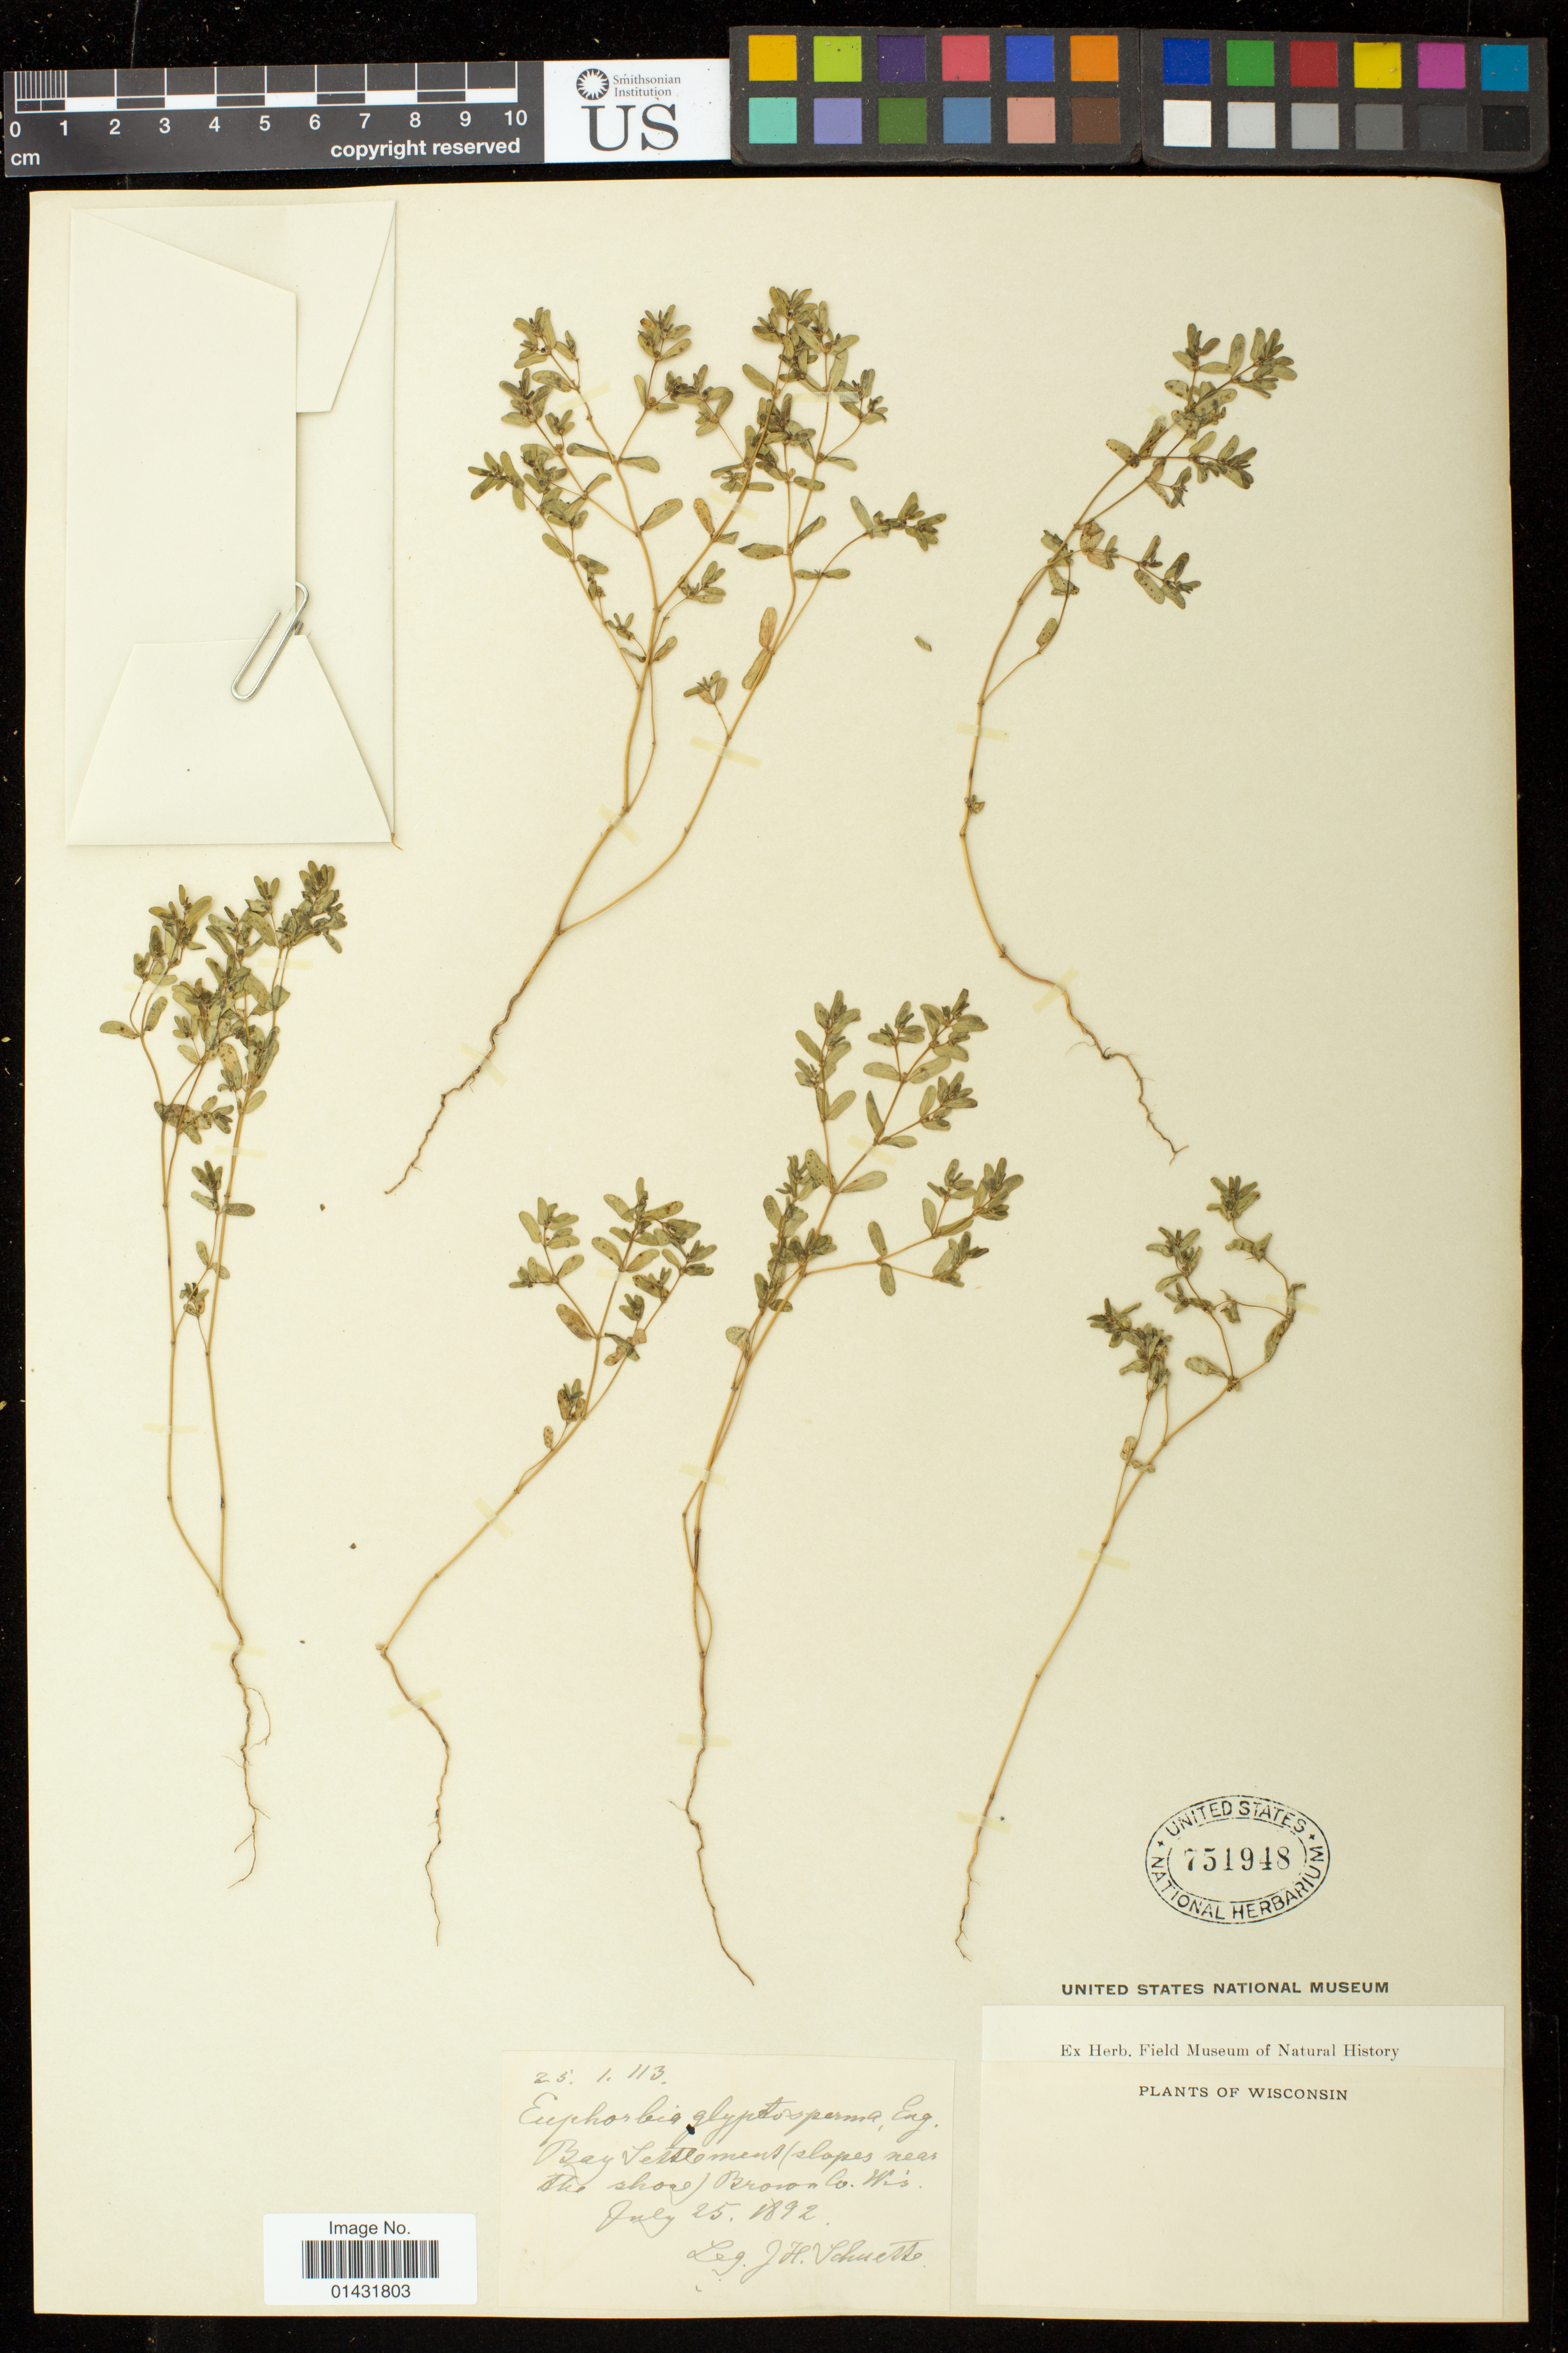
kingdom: Plantae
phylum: Tracheophyta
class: Magnoliopsida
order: Malpighiales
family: Euphorbiaceae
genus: Euphorbia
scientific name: Euphorbia glyptosperma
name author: Engelm.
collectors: J. H. Schuette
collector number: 25.1.113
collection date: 1892-07-25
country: United States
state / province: Wisconsin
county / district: Brown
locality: Bay Settlement / slopes near the shore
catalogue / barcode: US 751948